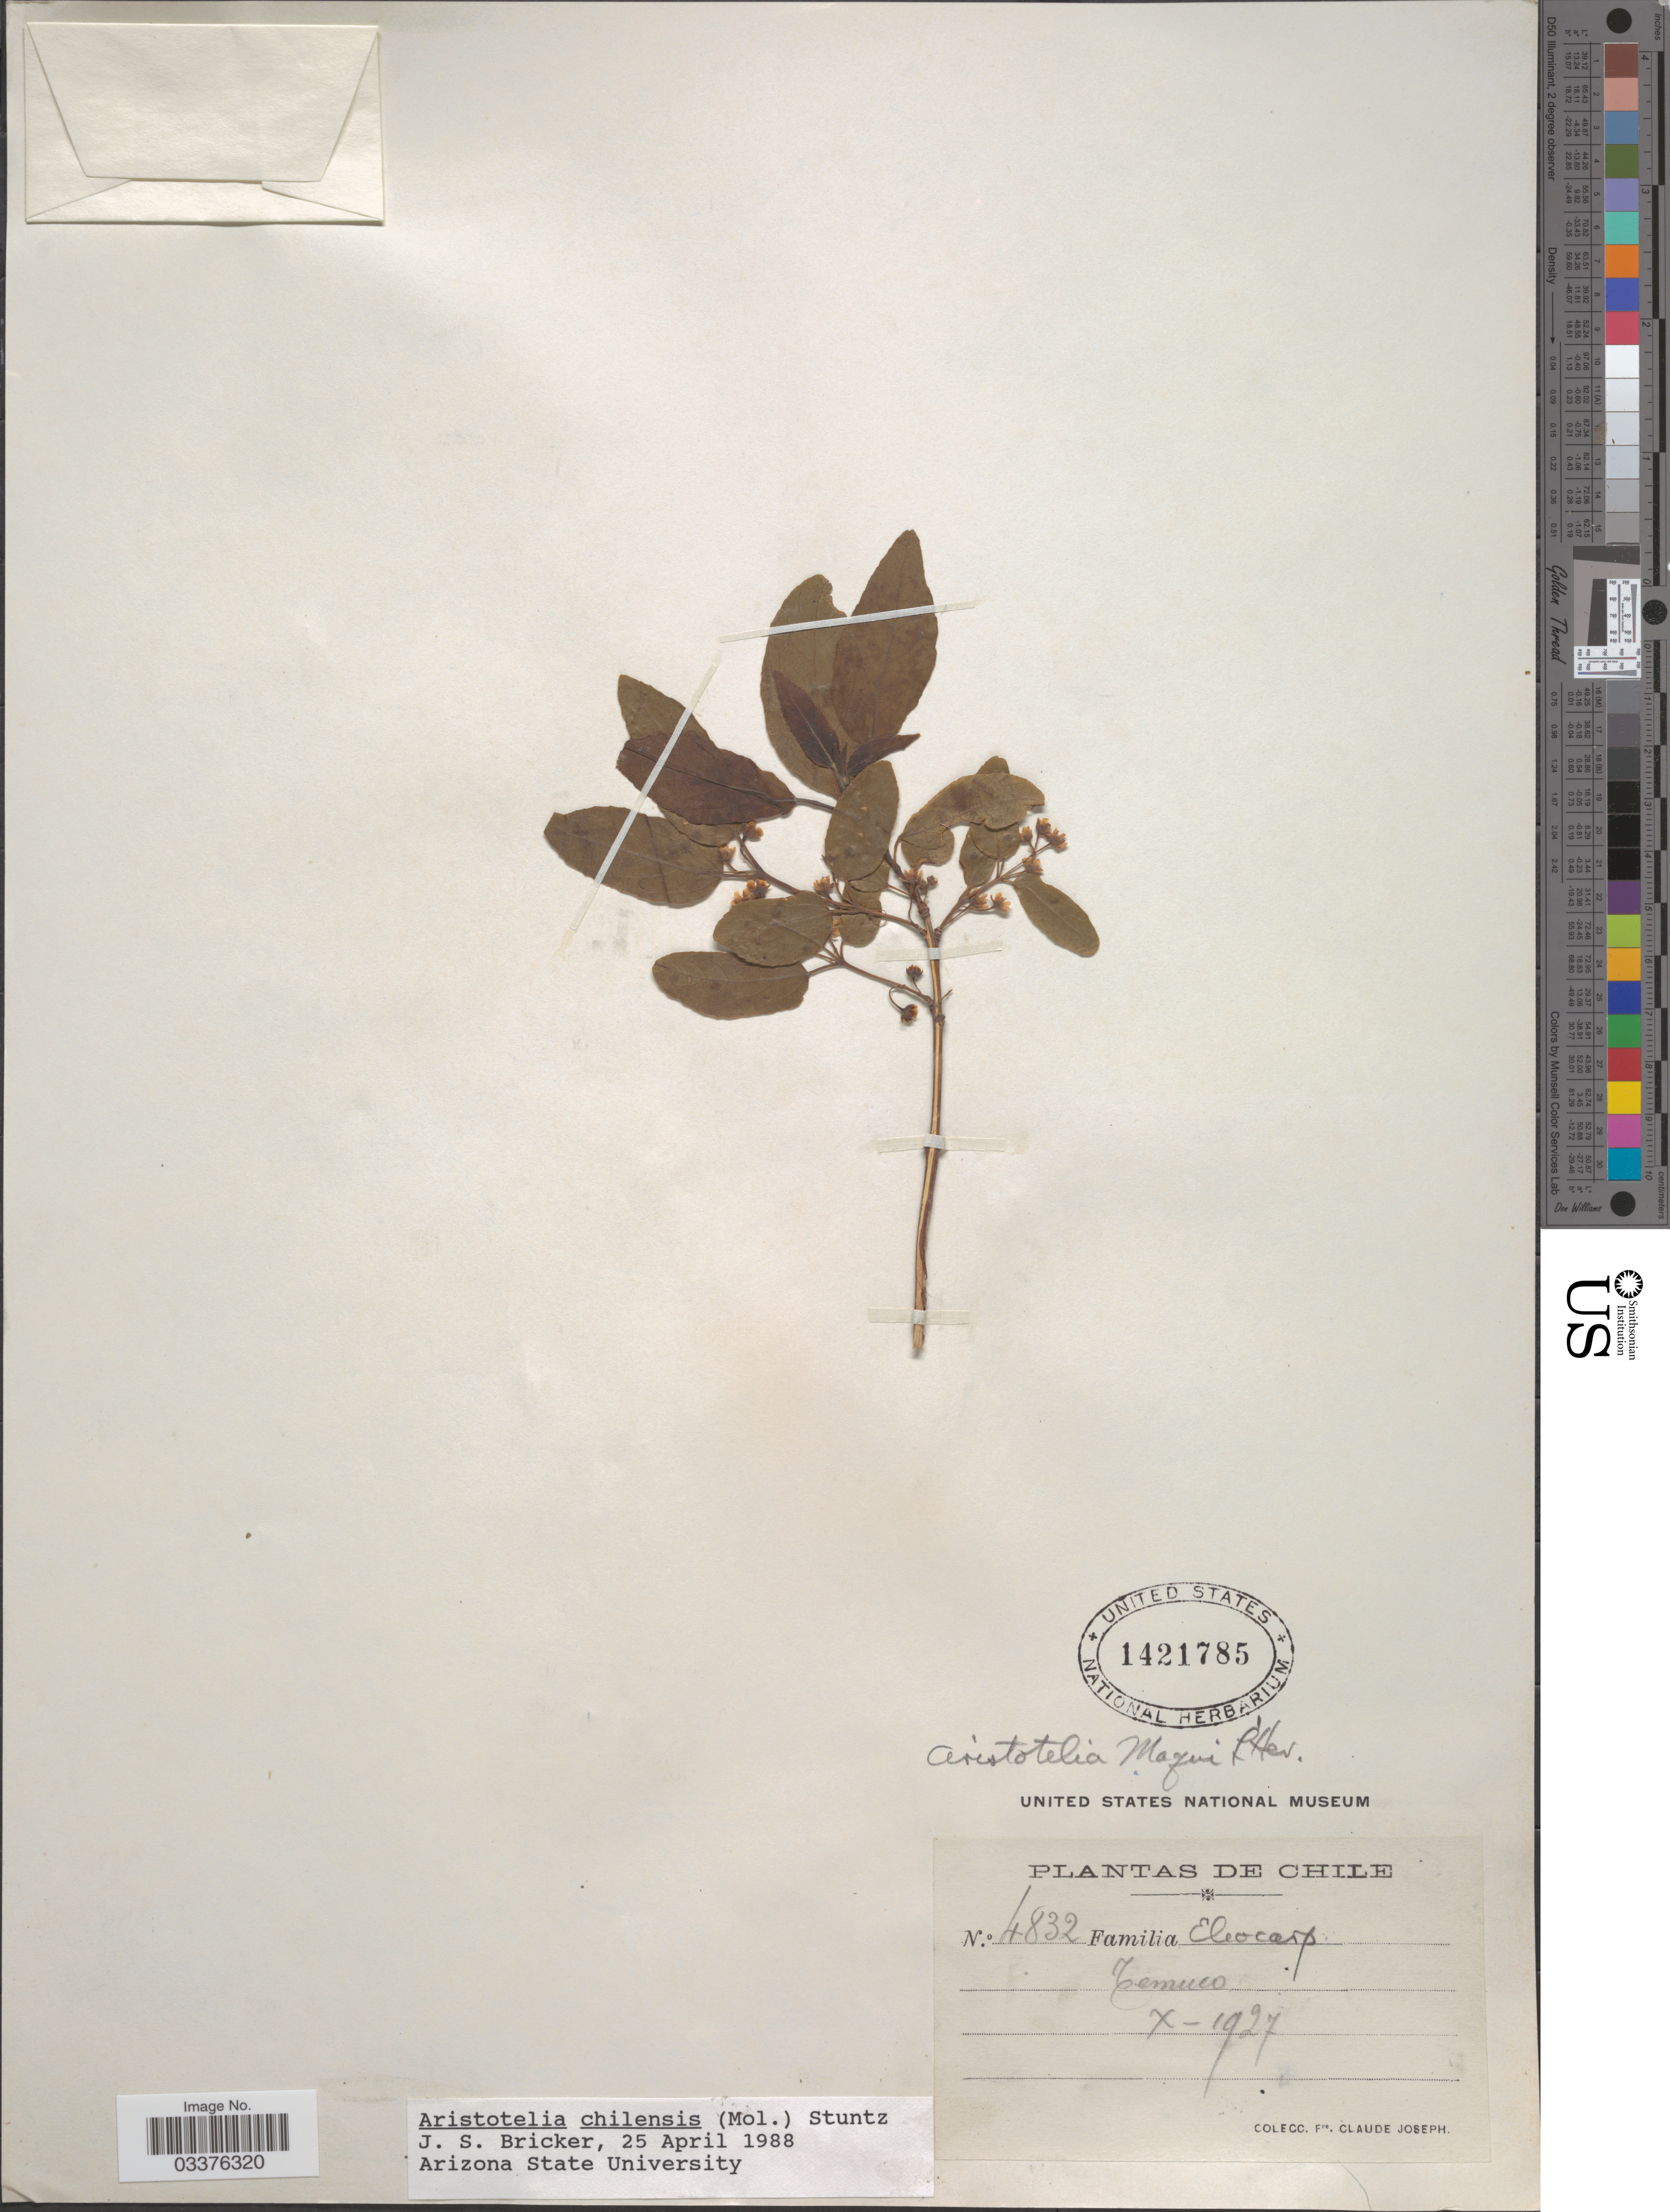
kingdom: Plantae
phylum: Tracheophyta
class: Magnoliopsida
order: Oxalidales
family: Elaeocarpaceae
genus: Aristotelia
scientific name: Aristotelia sp.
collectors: Bro. Claude-Joseph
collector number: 4832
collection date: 1927-10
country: Chile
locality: Temuco.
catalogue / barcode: US 1421785